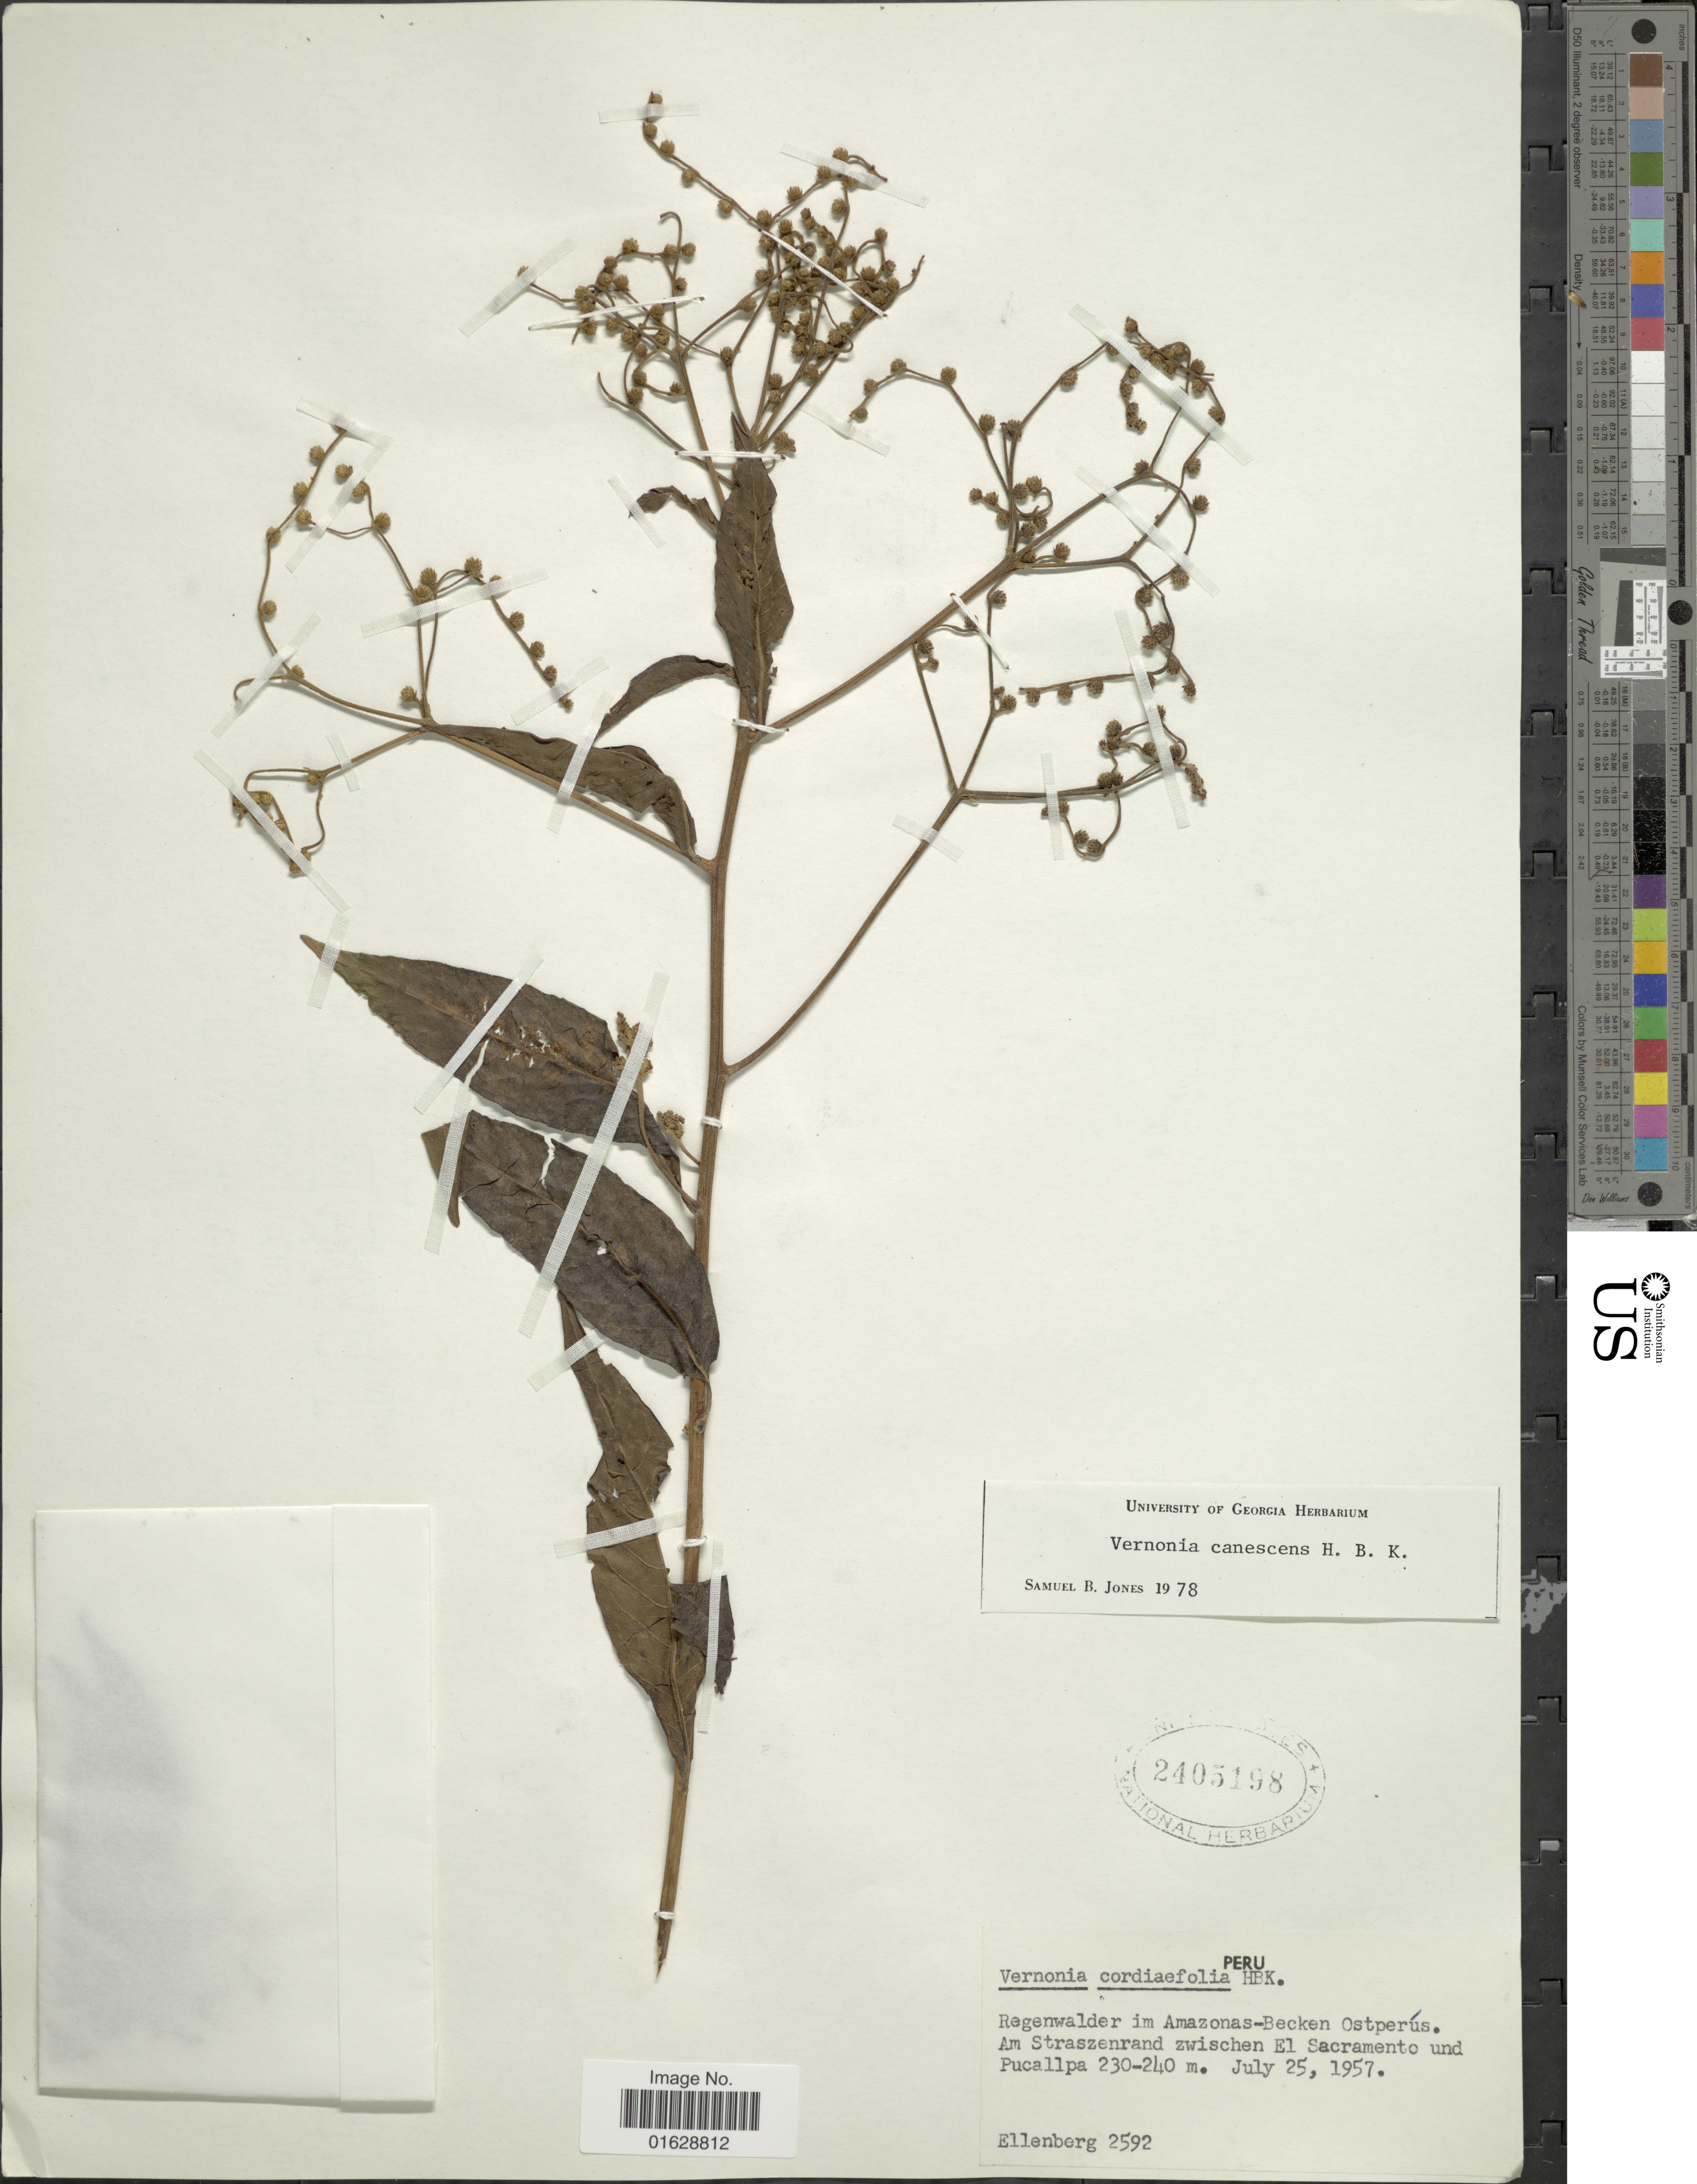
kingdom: Plantae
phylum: Tracheophyta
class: Magnoliopsida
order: Asterales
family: Asteraceae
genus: Lepidaploa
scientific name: Lepidaploa canescens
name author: (Kunth) H. Rob.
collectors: H. Ellenberg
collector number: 2592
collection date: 1957-07-25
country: Peru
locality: Am Straszenrand zwischen El Sacramento und Pucallpa.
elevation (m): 230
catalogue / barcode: US 2405198